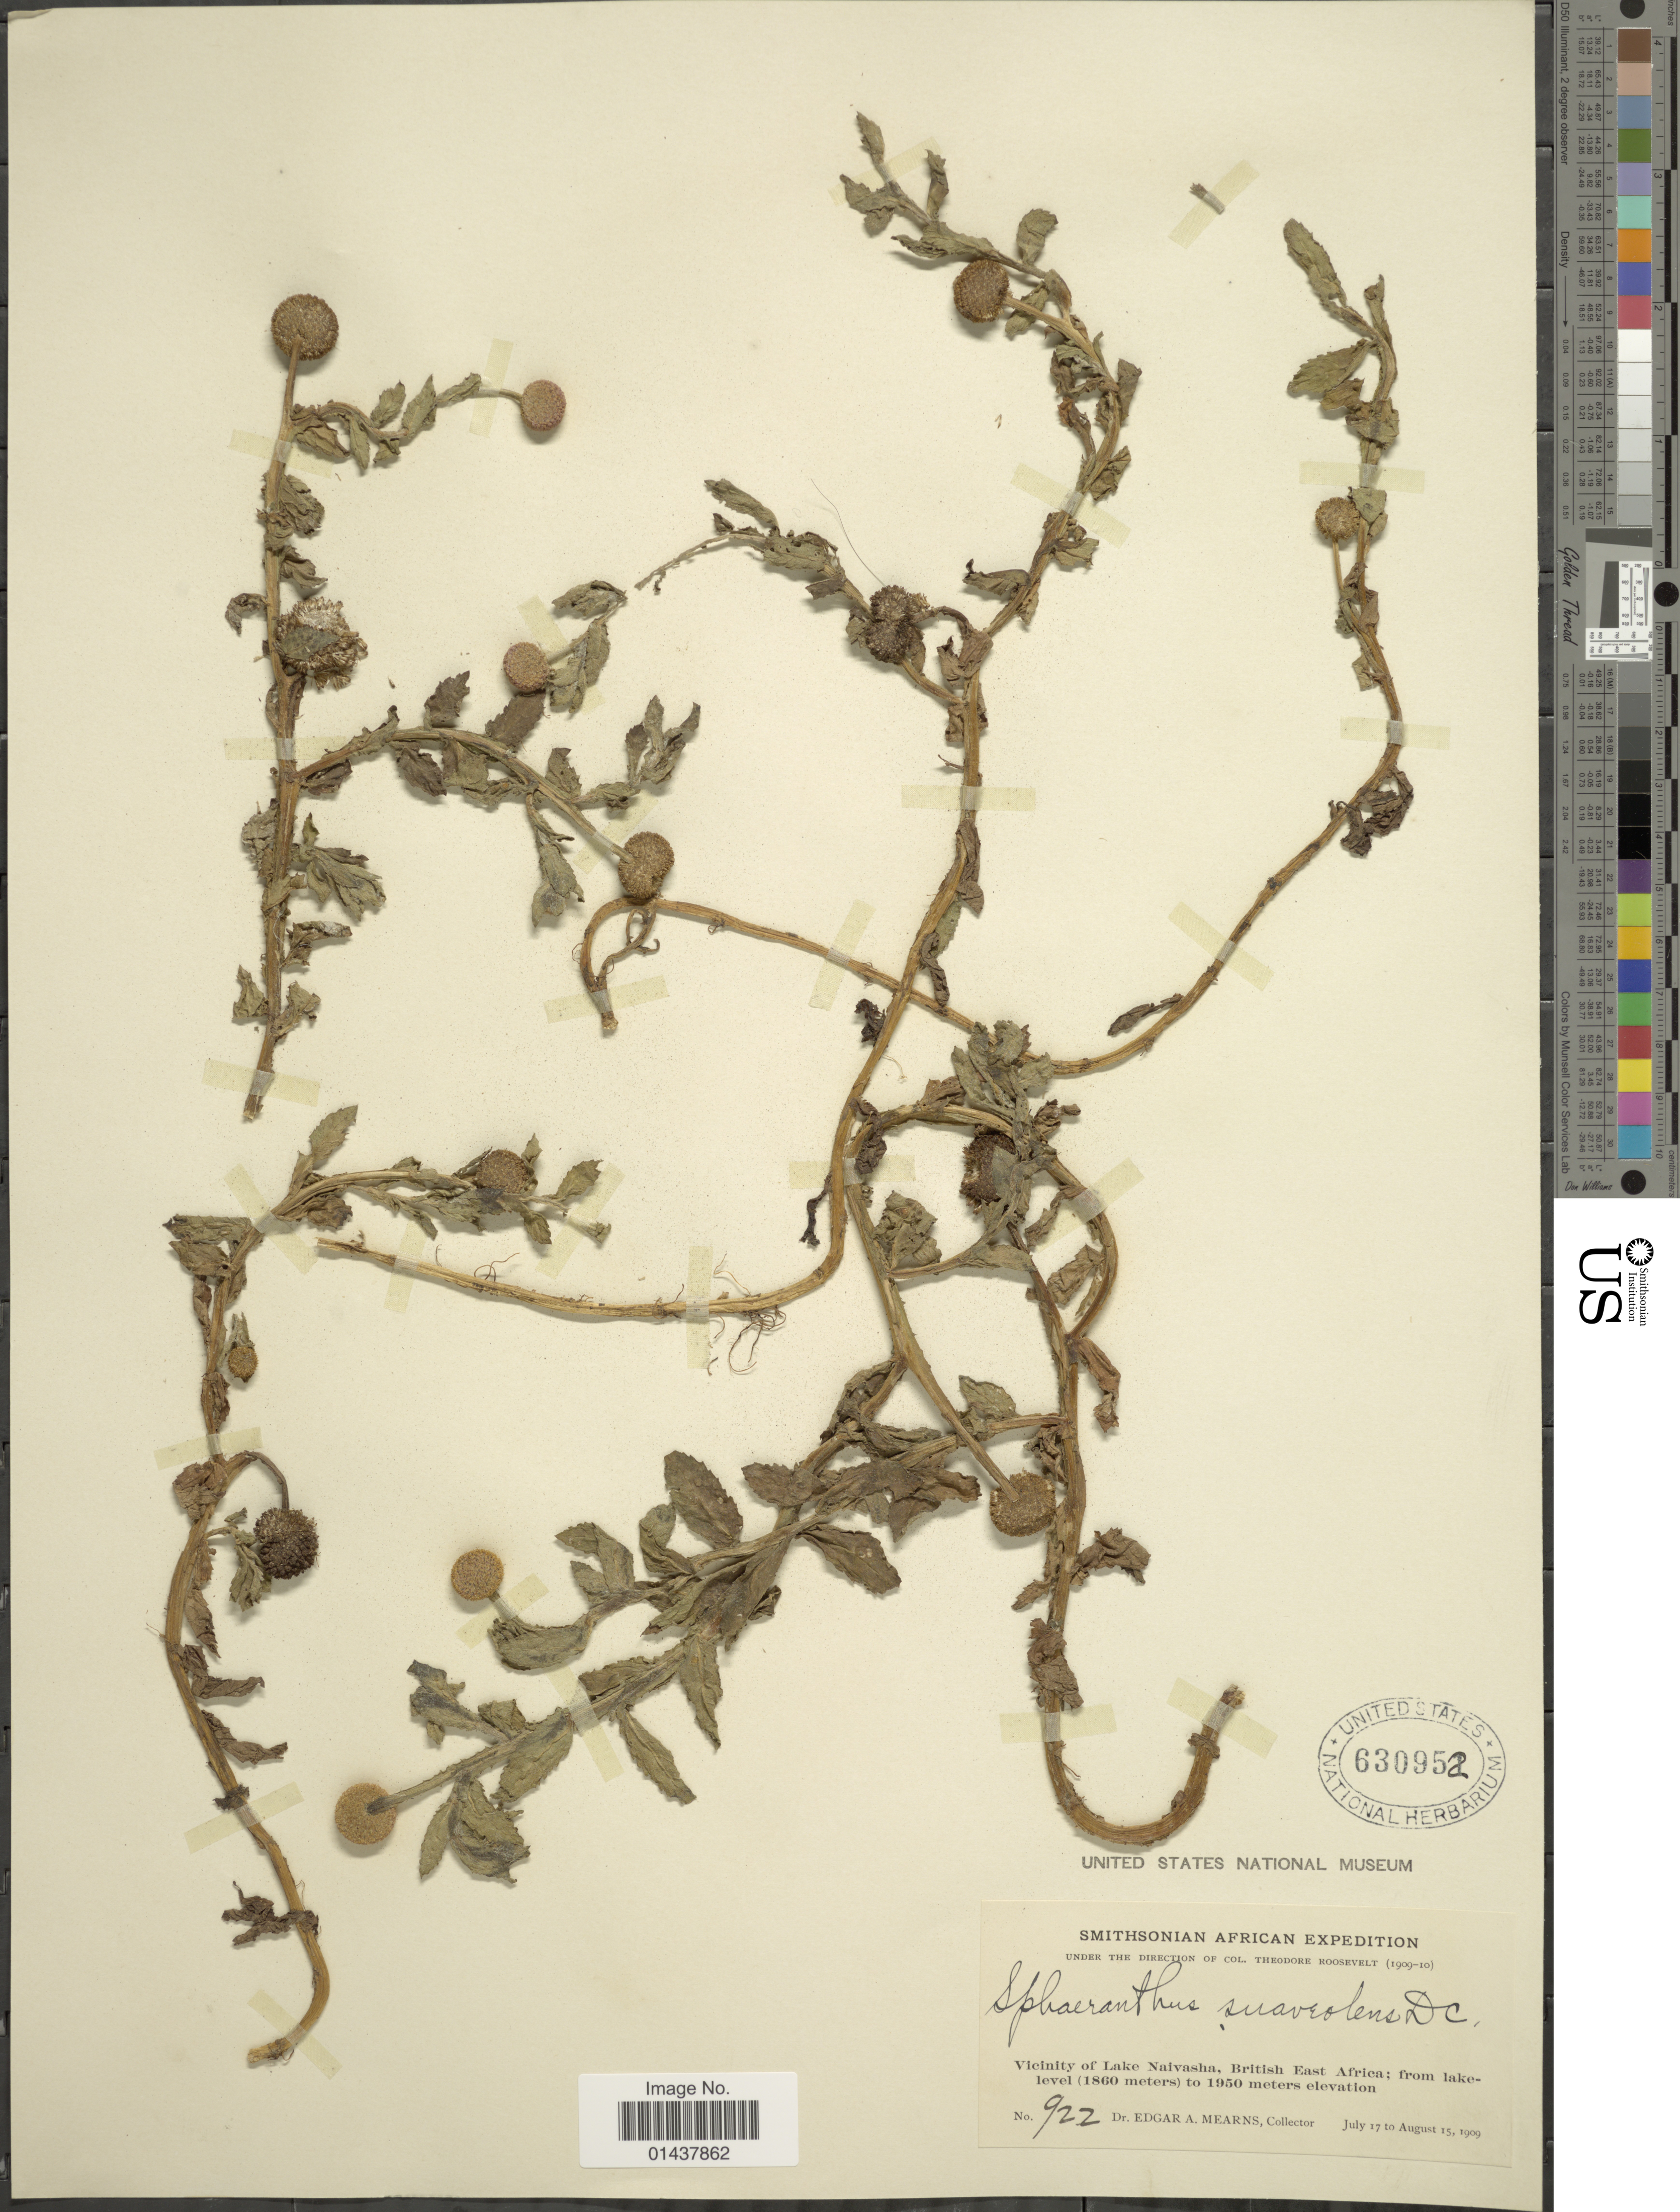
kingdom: Plantae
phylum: Tracheophyta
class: Magnoliopsida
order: Asterales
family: Asteraceae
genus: Sphaeranthus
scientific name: Sphaeranthus suaveolens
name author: (Forssk.) DC.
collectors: E. A. Mearns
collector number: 922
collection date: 1909-07-17/1909-08-15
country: Kenya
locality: Vicinity of Lake Naivasha, British East Africa; from lake level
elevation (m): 1860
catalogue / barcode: US 630952